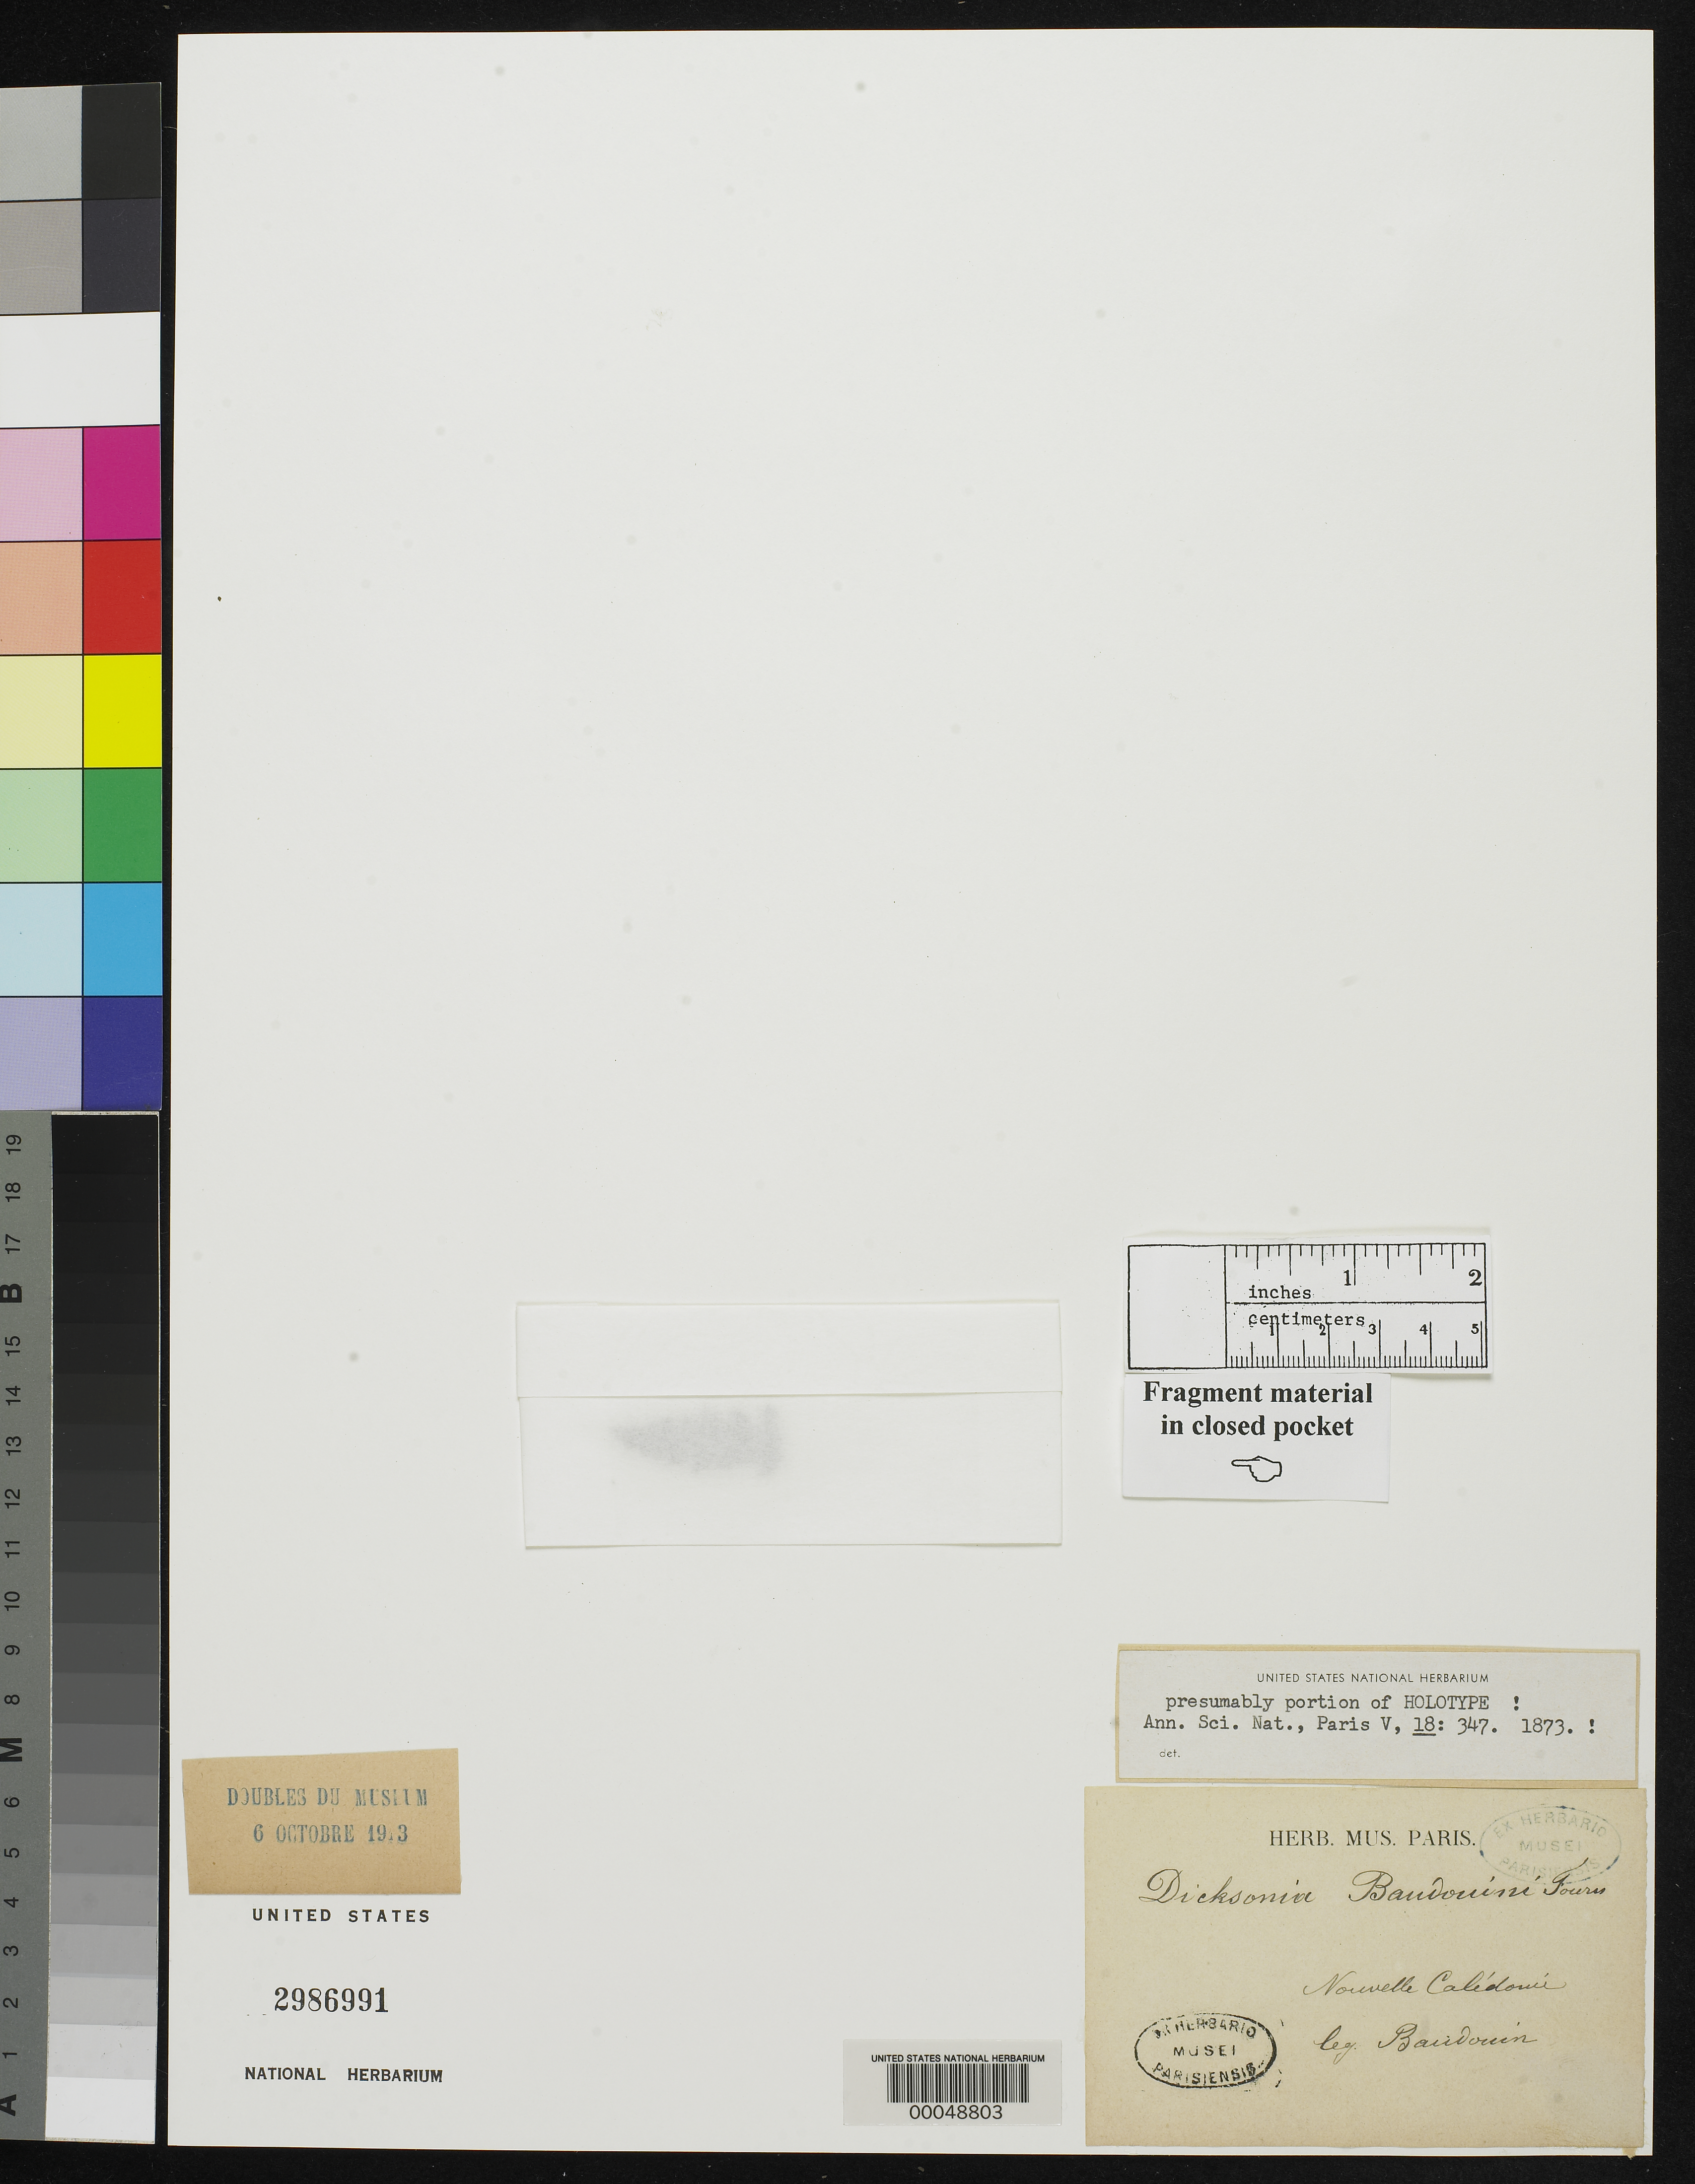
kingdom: Plantae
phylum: Tracheophyta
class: Polypodiopsida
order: Cyatheales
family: Dicksoniaceae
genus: Dicksonia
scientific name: Dicksonia baudouinii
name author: E. Fourn.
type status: Holotype Fragment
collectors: -. Baudouin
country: New Caledonia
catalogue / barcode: US 2986991